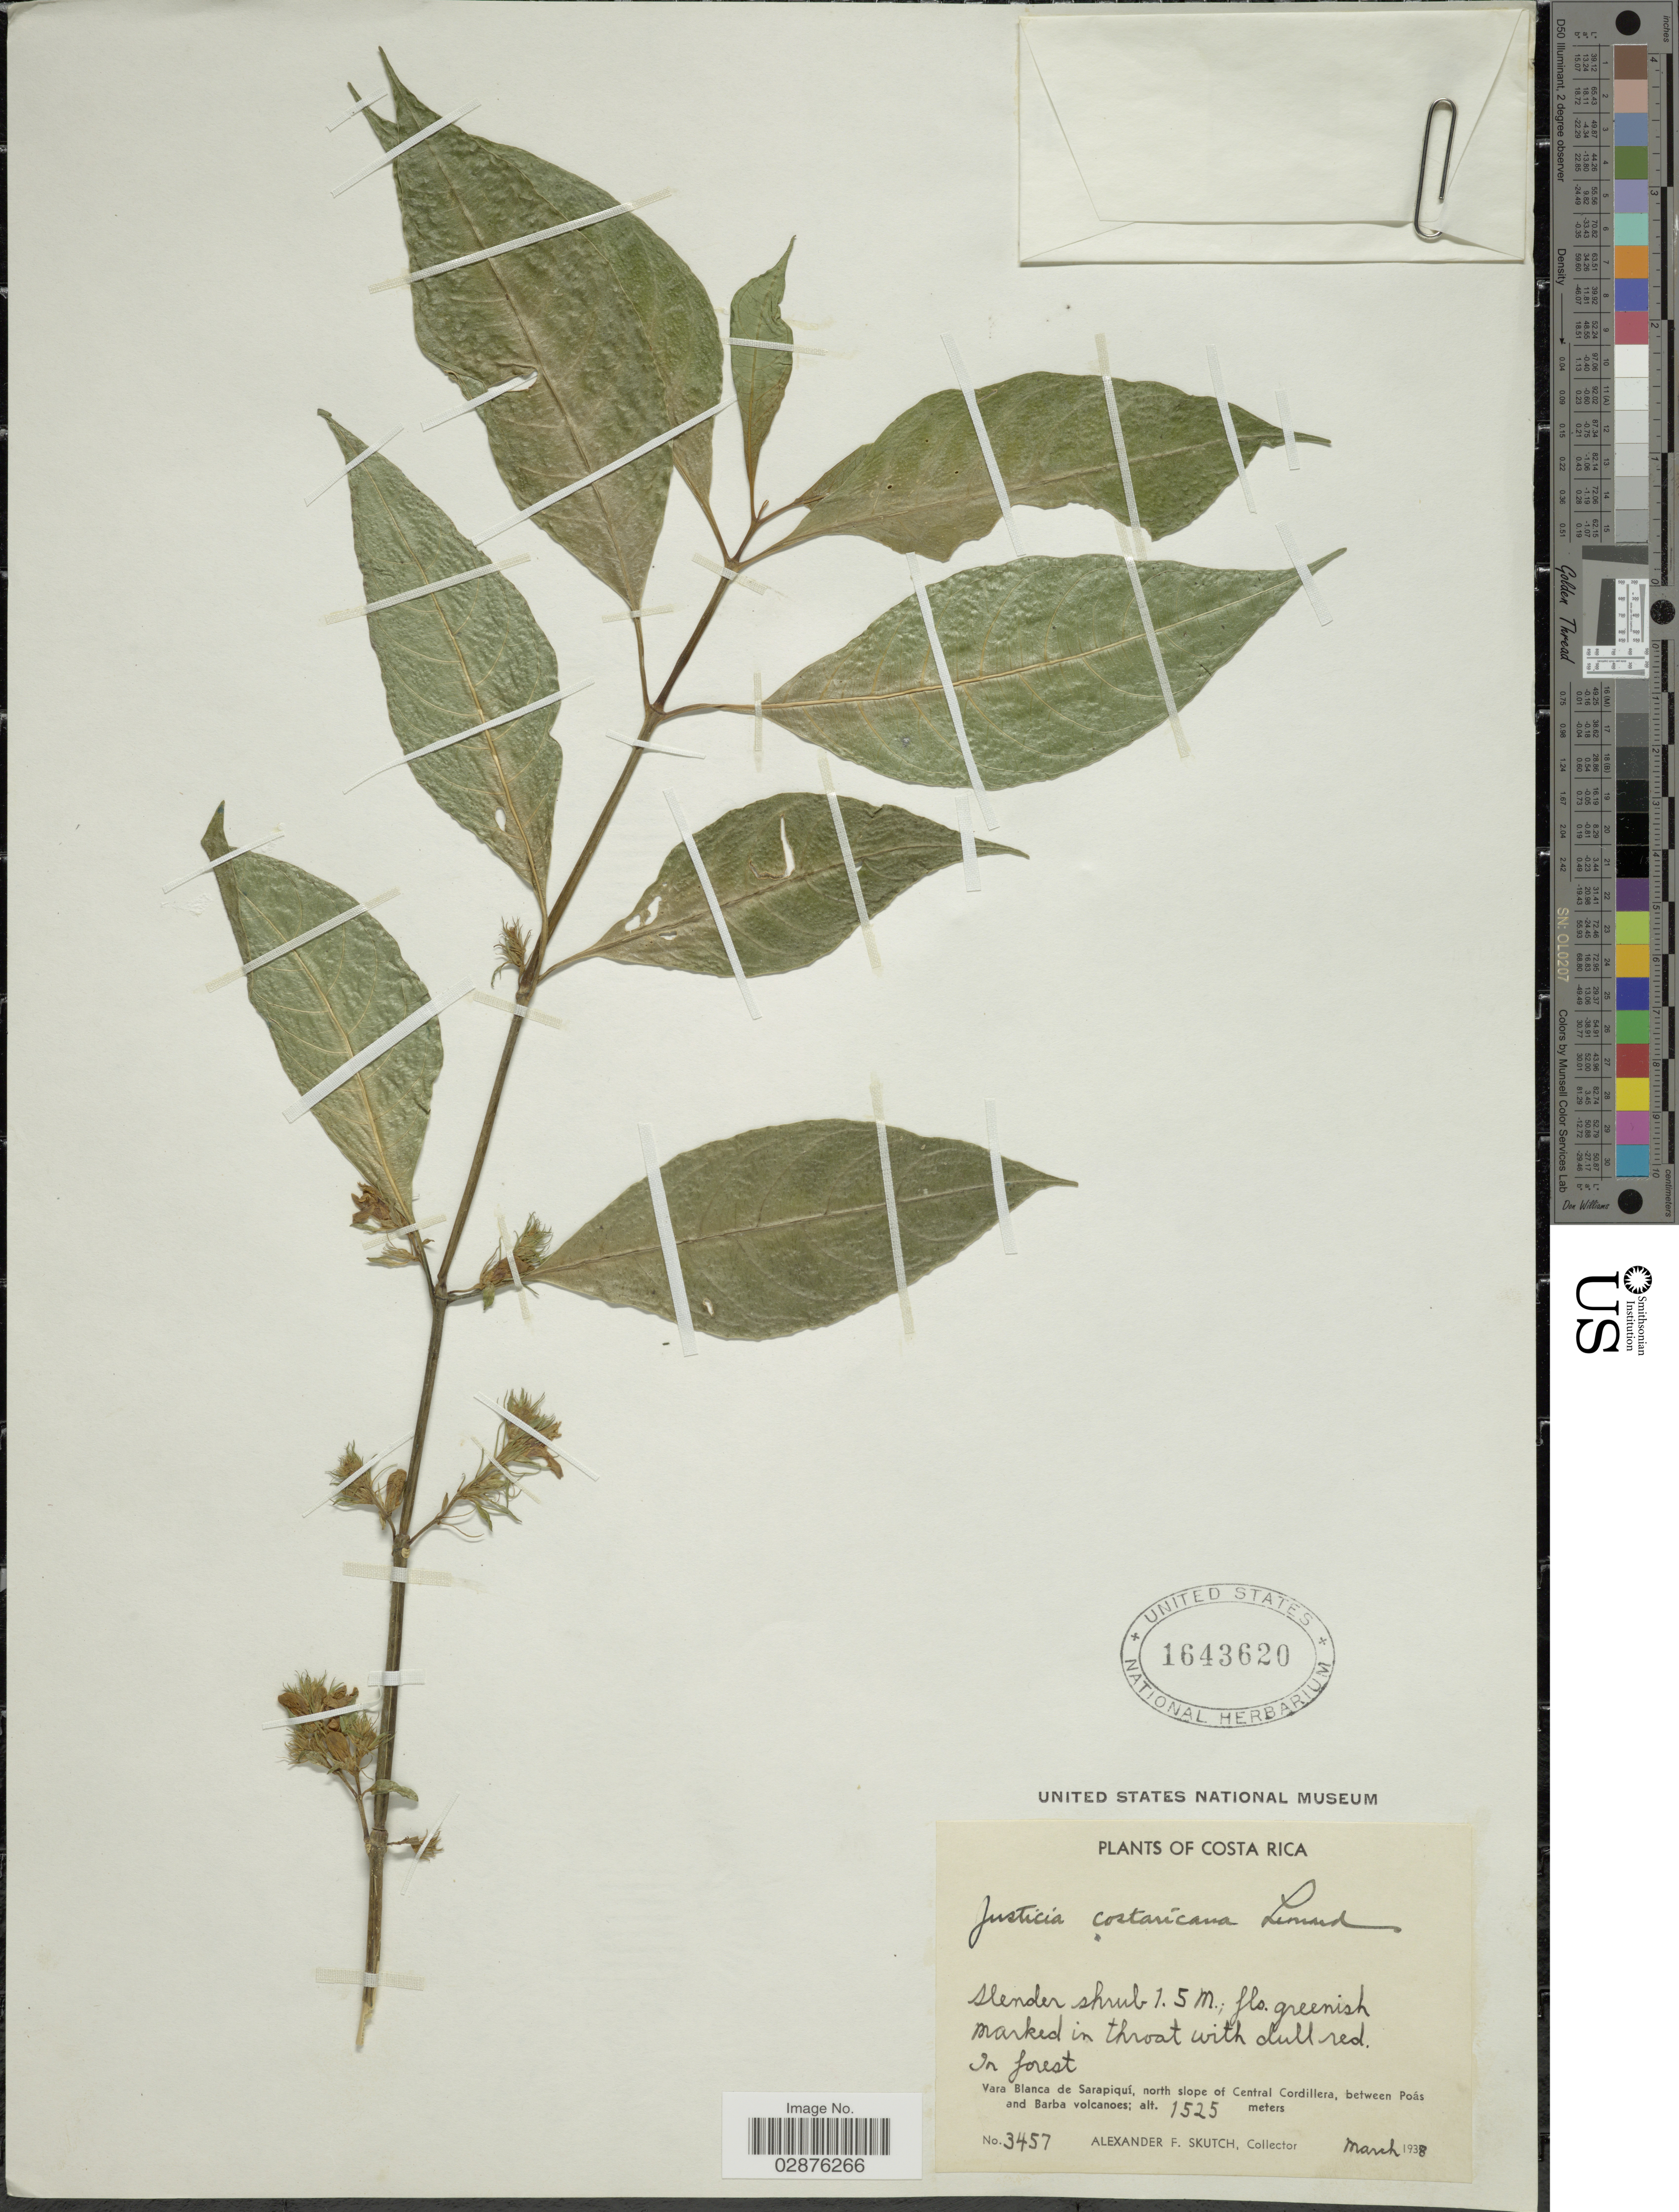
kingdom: Plantae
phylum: Tracheophyta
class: Magnoliopsida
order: Lamiales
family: Acanthaceae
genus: Justicia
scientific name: Justicia costaricana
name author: Leonard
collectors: A. F. Skutch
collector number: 3457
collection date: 1938-03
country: Costa Rica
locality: Vara Blanca de Sarapiquí, north slope of Central Cordillera, between Poás and Barba volcanoes.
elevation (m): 1525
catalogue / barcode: US 1643620